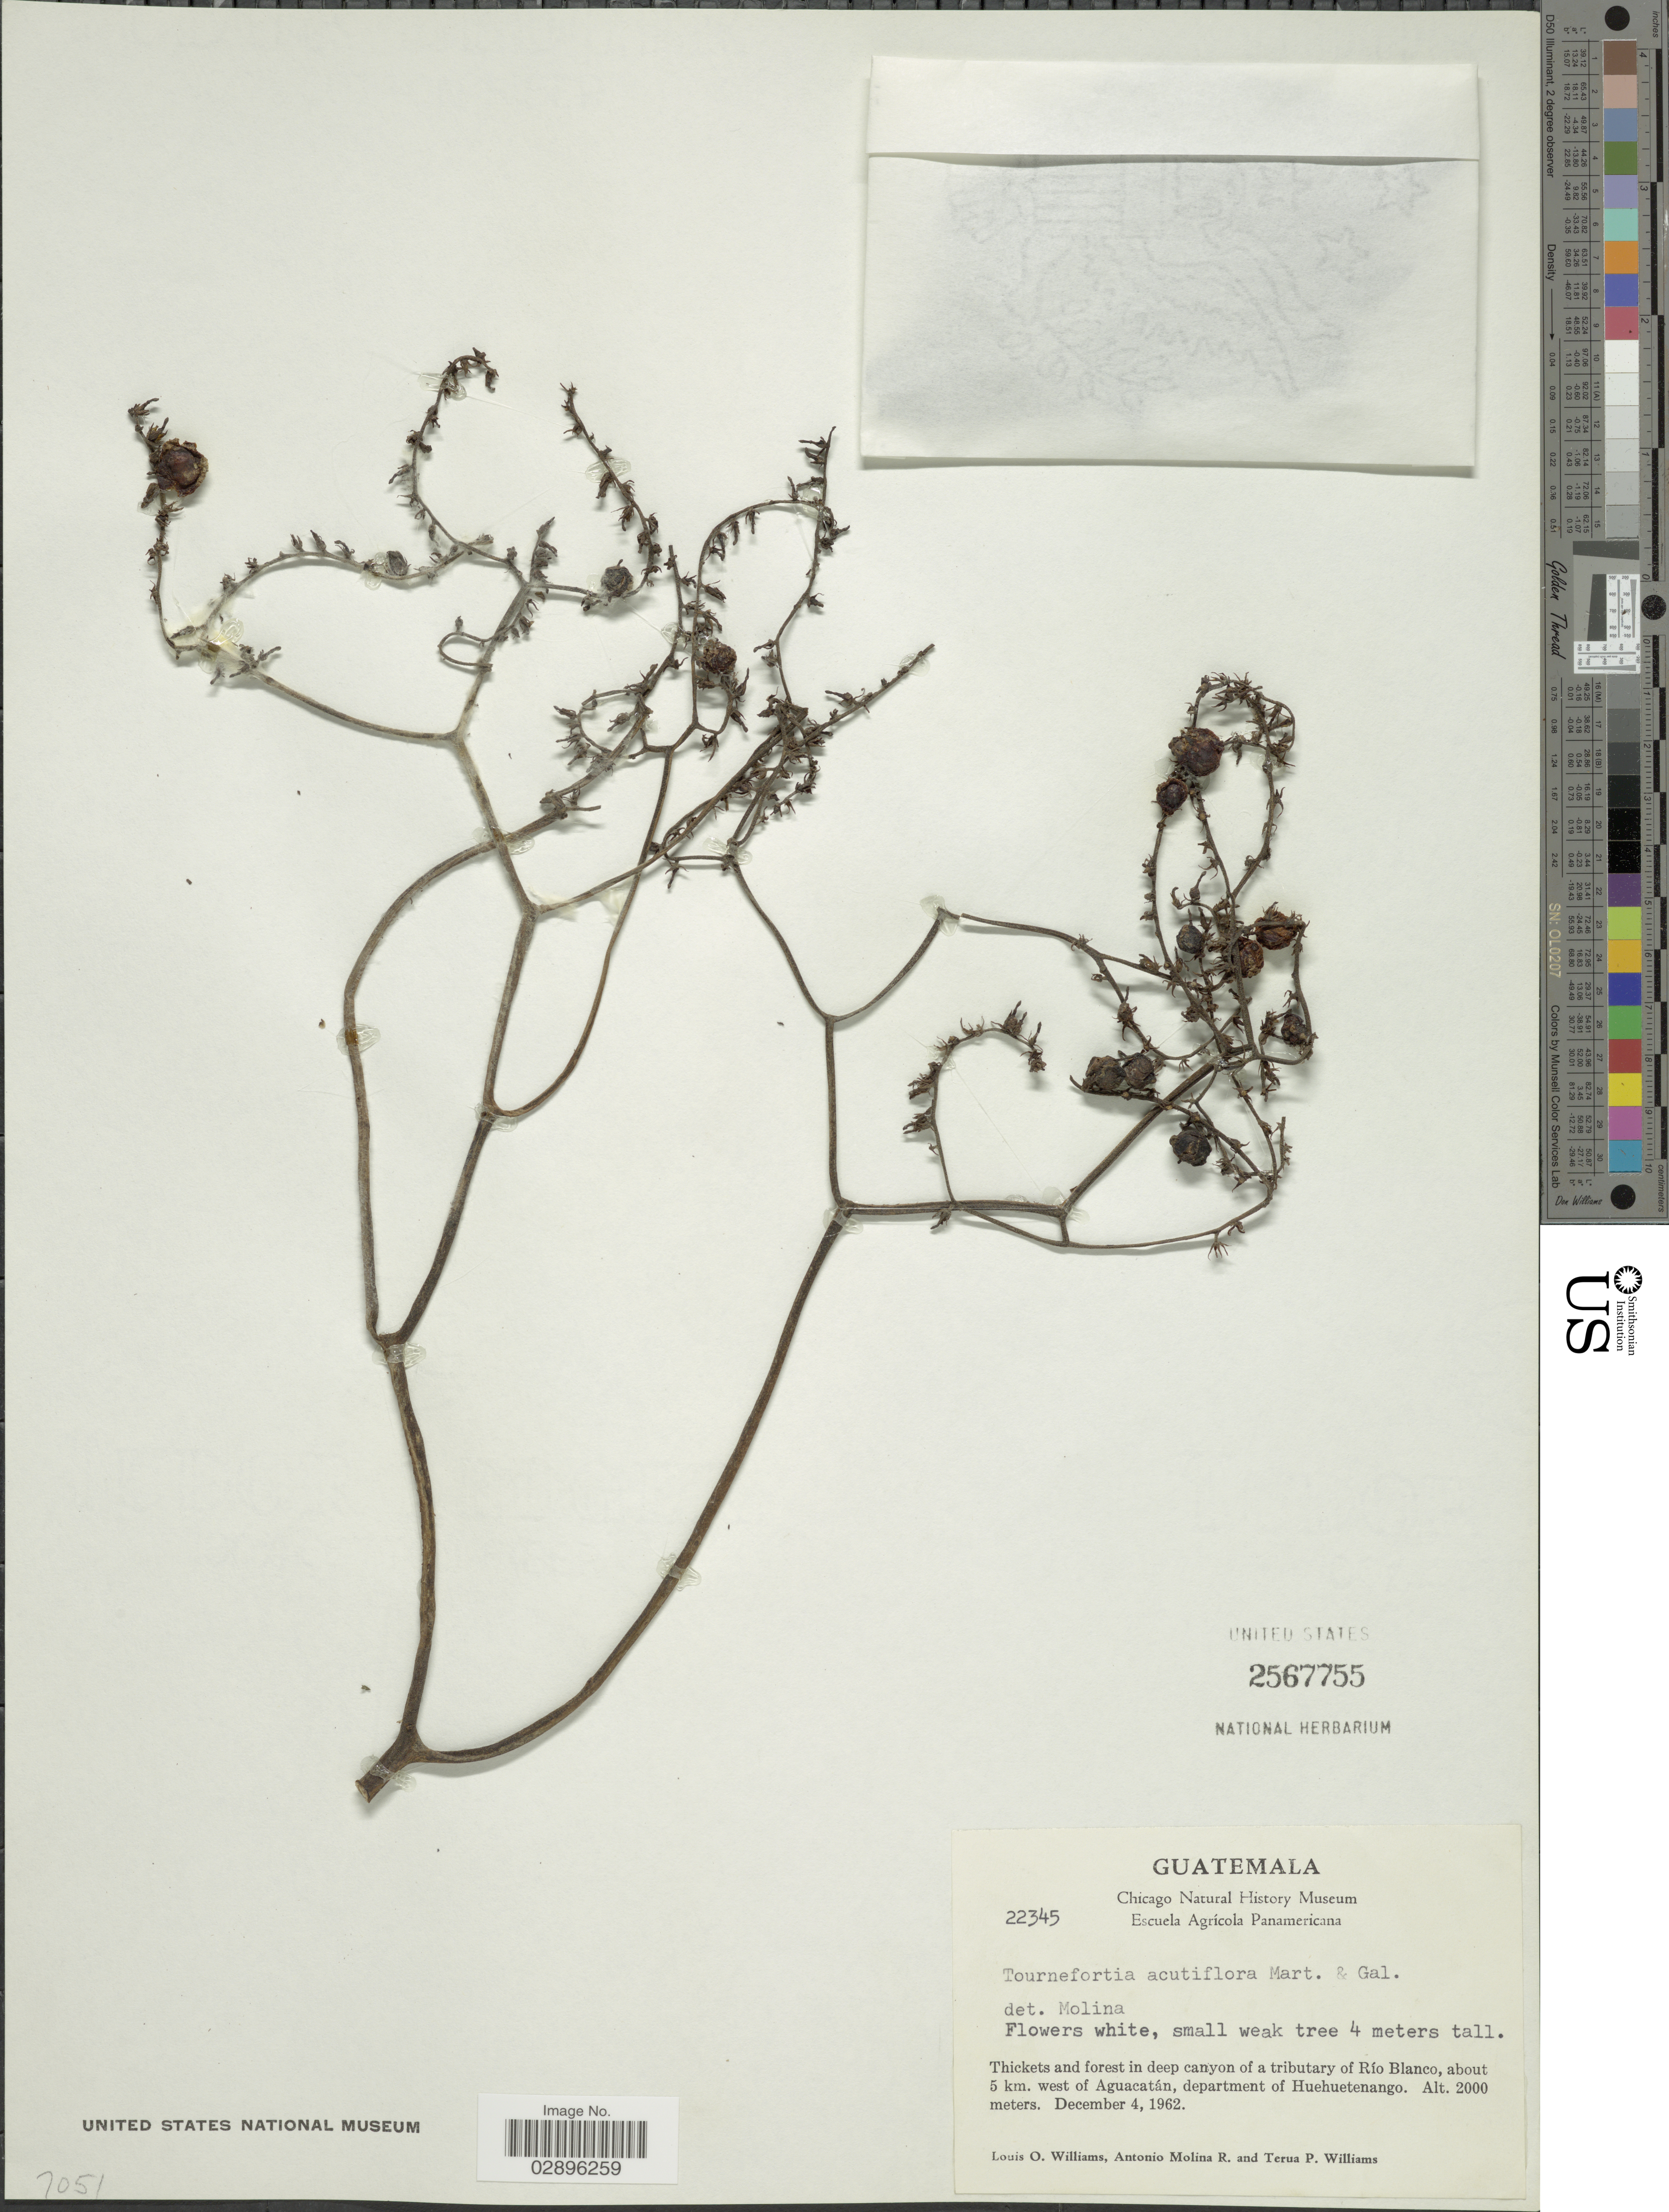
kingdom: Plantae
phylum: Tracheophyta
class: Magnoliopsida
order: Boraginales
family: Heliotropiaceae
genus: Tournefortia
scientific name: Tournefortia acutiflora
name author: M. Martens & Galeotti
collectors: L. O. Williams, A. Molina R. & T. Williams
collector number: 22345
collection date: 1962-12-04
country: Guatemala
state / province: Huehuetenango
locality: Thickets and forest in deep canyon of a tributary of Río Blanco, about 5 km. west of Aguacatán, department of Huehuetenango.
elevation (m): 2000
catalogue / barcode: US 2567755